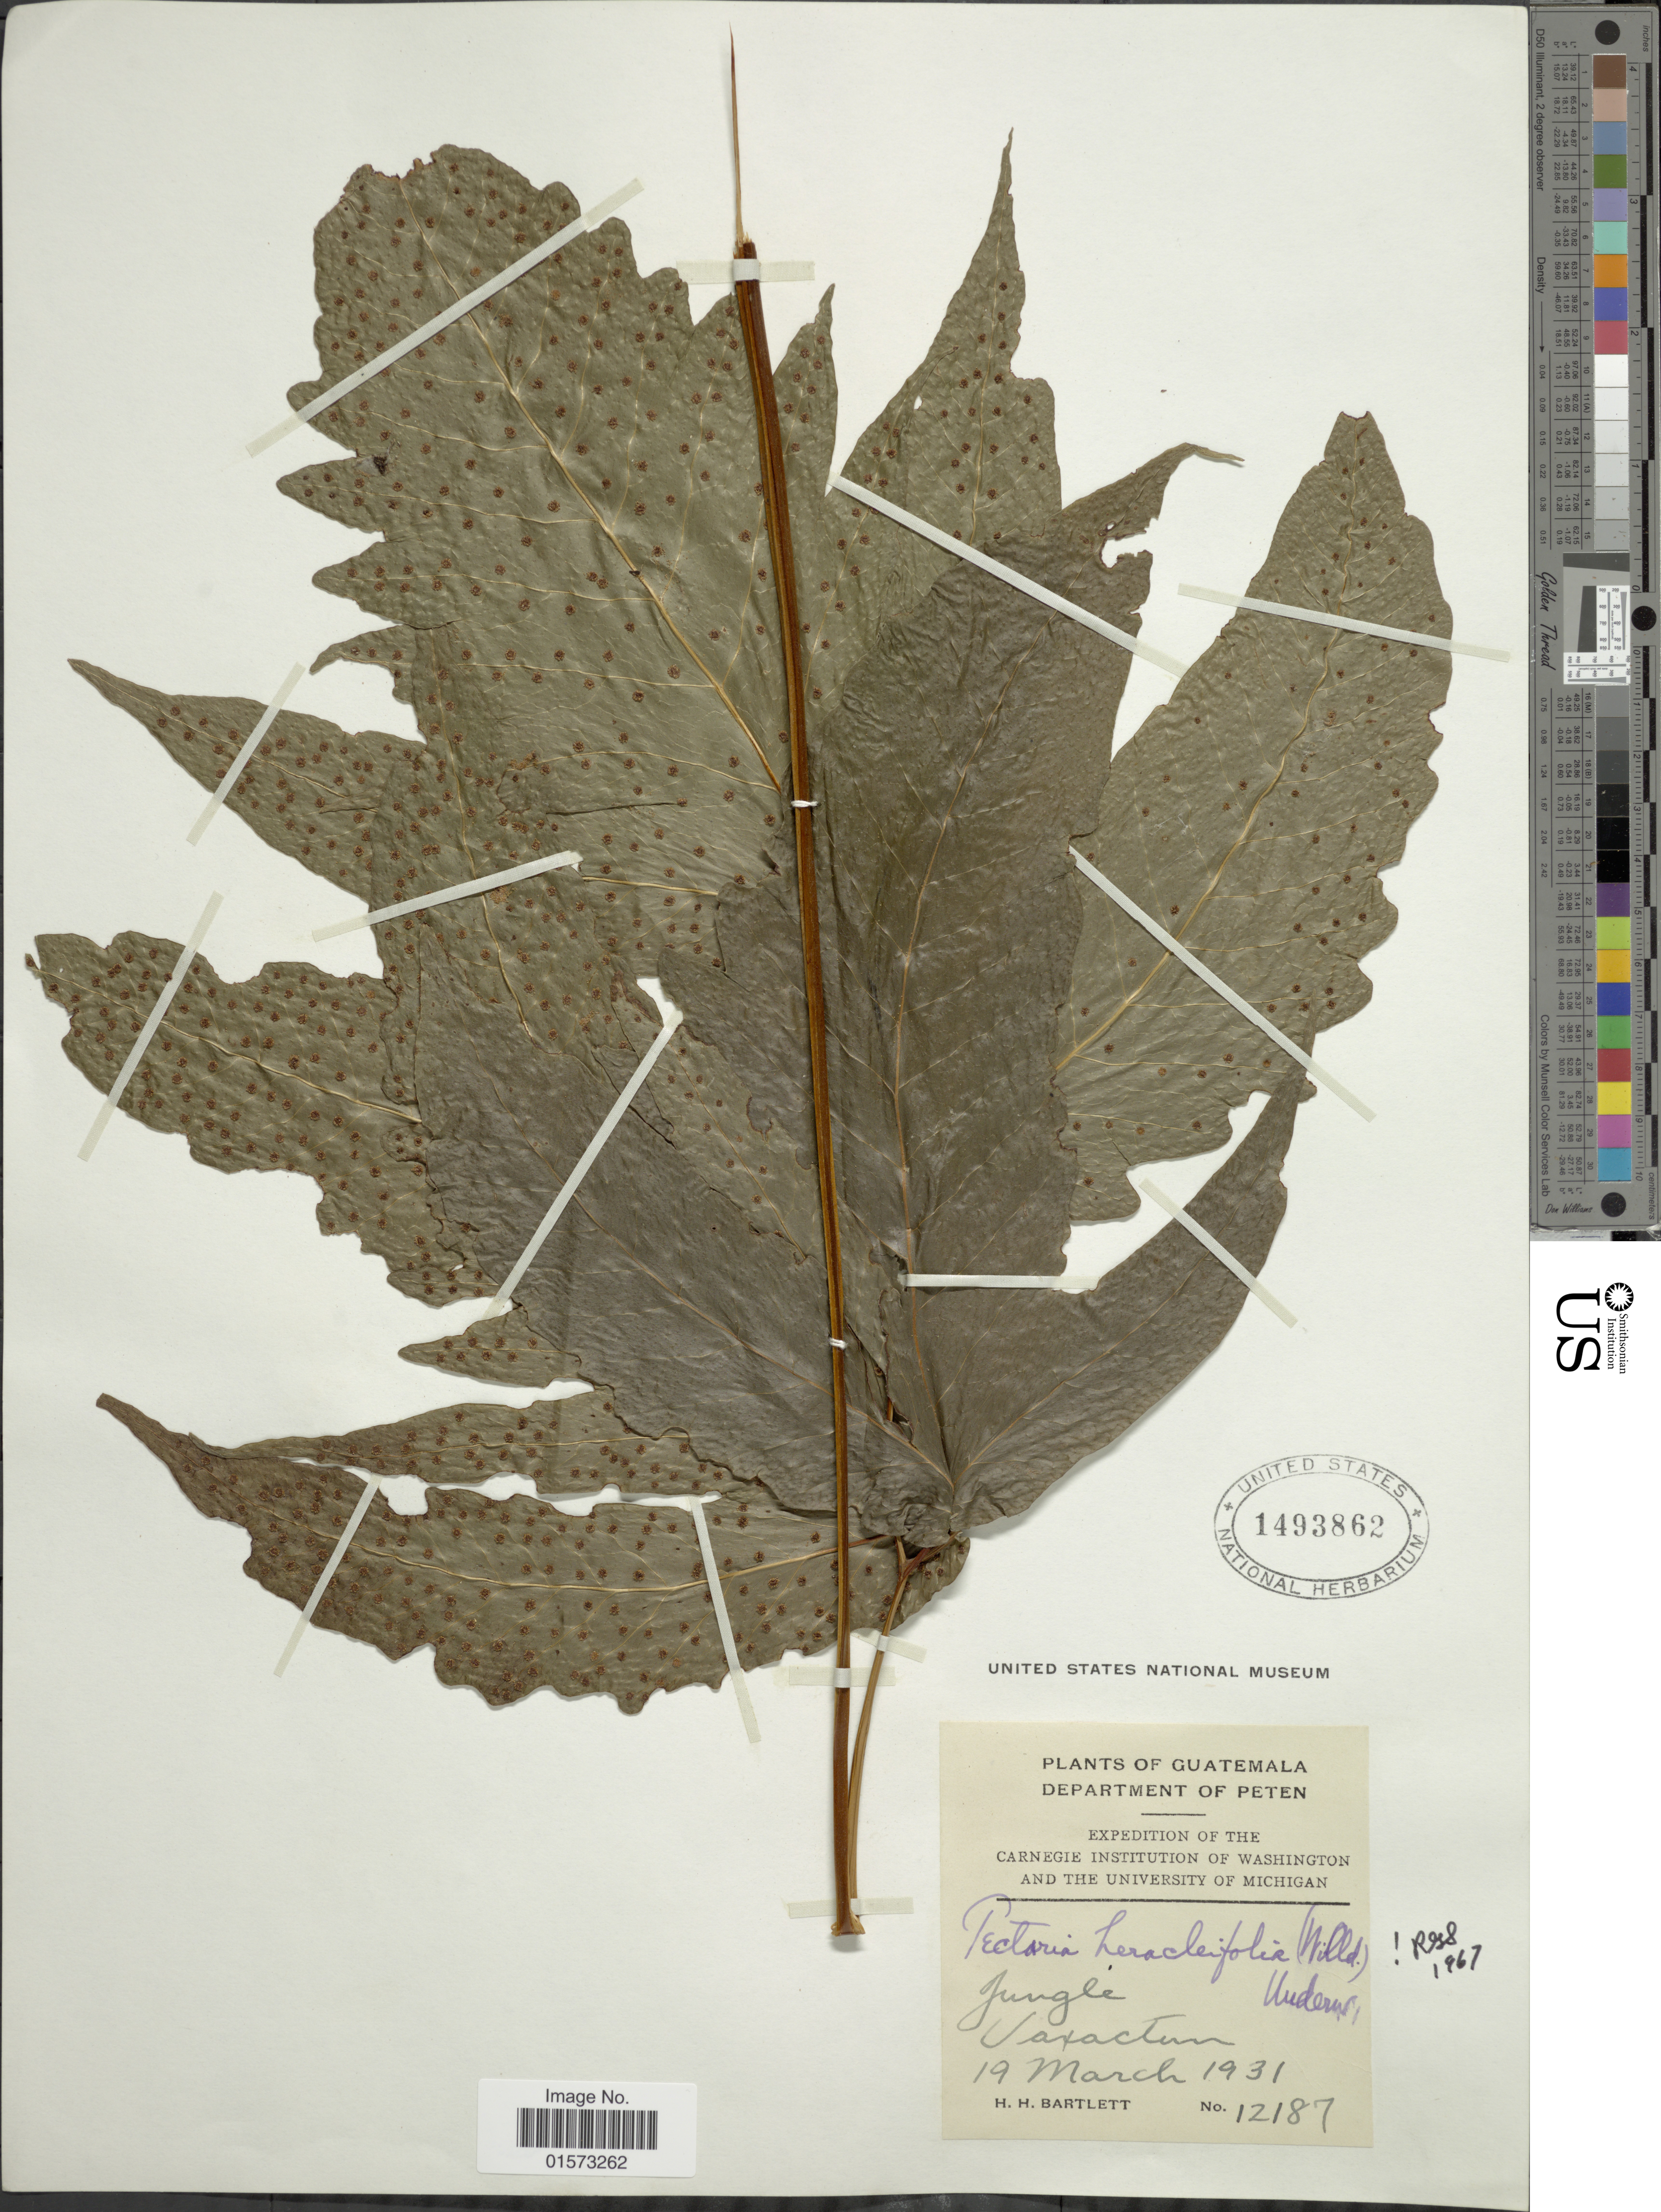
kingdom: Plantae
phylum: Tracheophyta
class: Polypodiopsida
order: Polypodiales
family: Tectariaceae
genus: Tectaria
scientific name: Tectaria heracleifolia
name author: (Willd.) Underw.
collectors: H. H. Bartlett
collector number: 1287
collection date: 1931-03-19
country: Guatemala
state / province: El Petén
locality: Department of Peten. Saxatum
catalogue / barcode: US 1493862